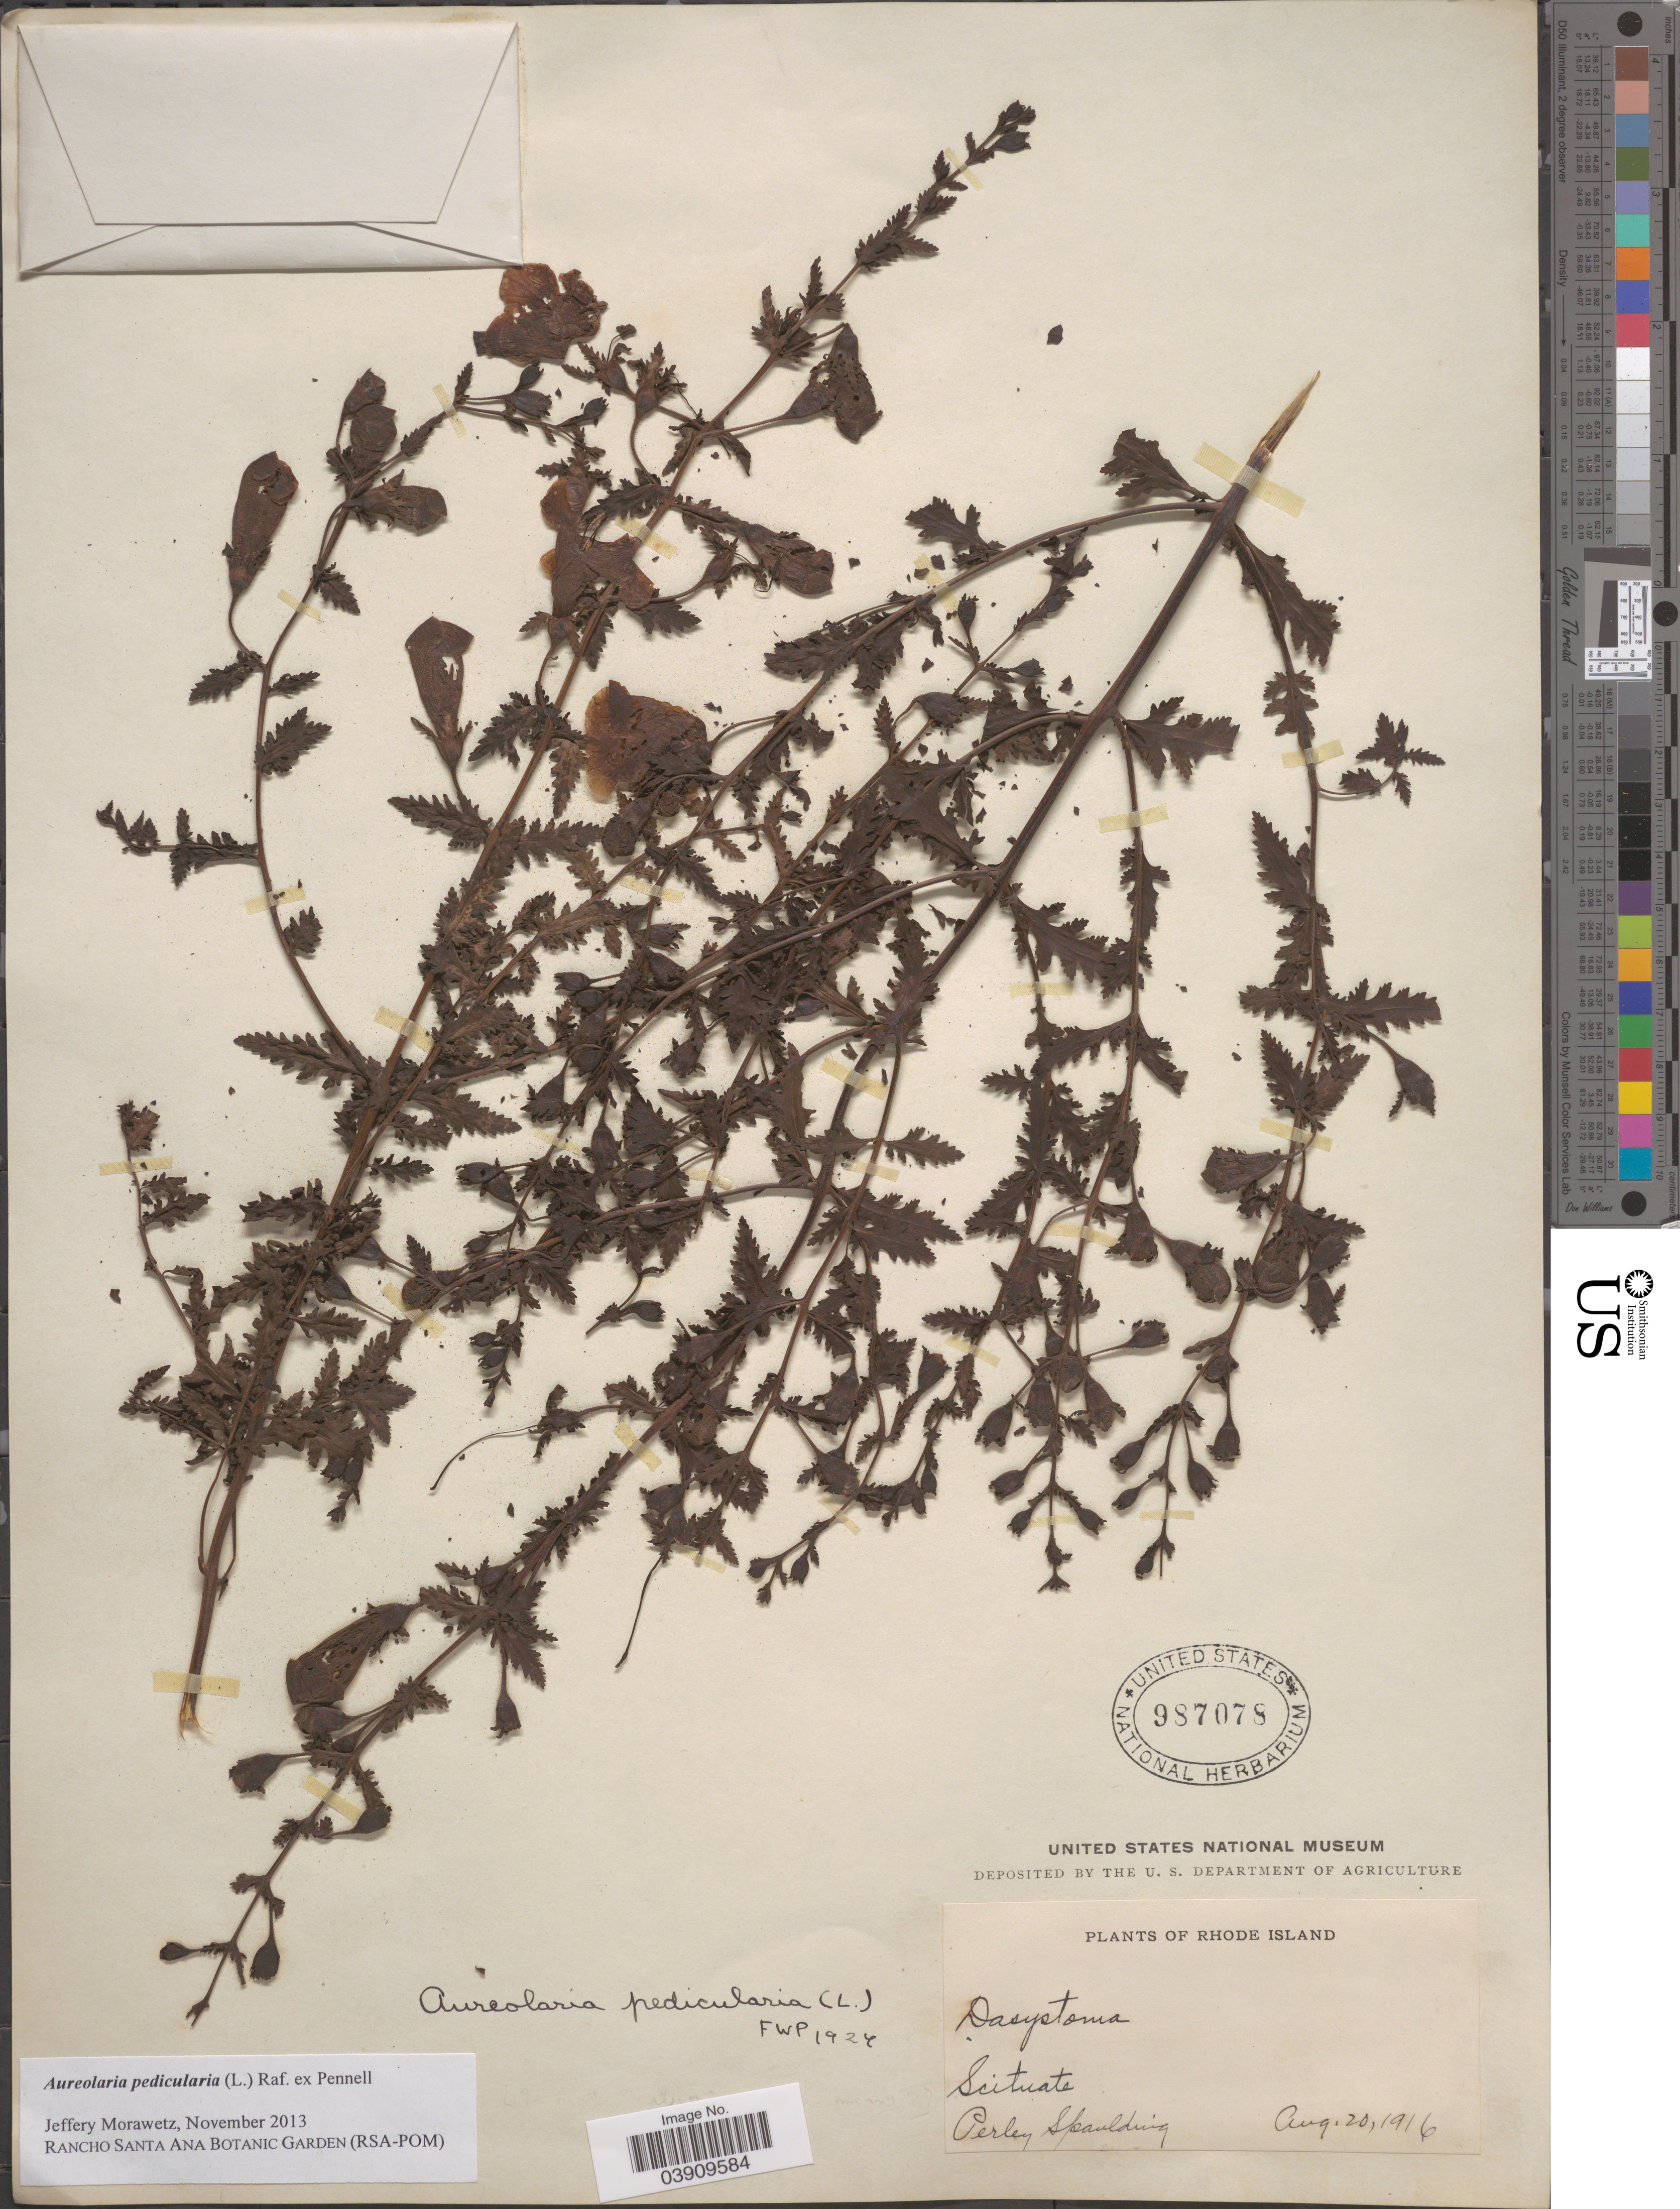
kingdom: Plantae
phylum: Tracheophyta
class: Magnoliopsida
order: Lamiales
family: Orobanchaceae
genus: Aureolaria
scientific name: Aureolaria pedicularia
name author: (L.) Raf. ex Farw.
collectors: P. Spaulding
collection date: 1916-08-20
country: United States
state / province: Rhode Island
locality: Scituate.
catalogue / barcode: US 987078